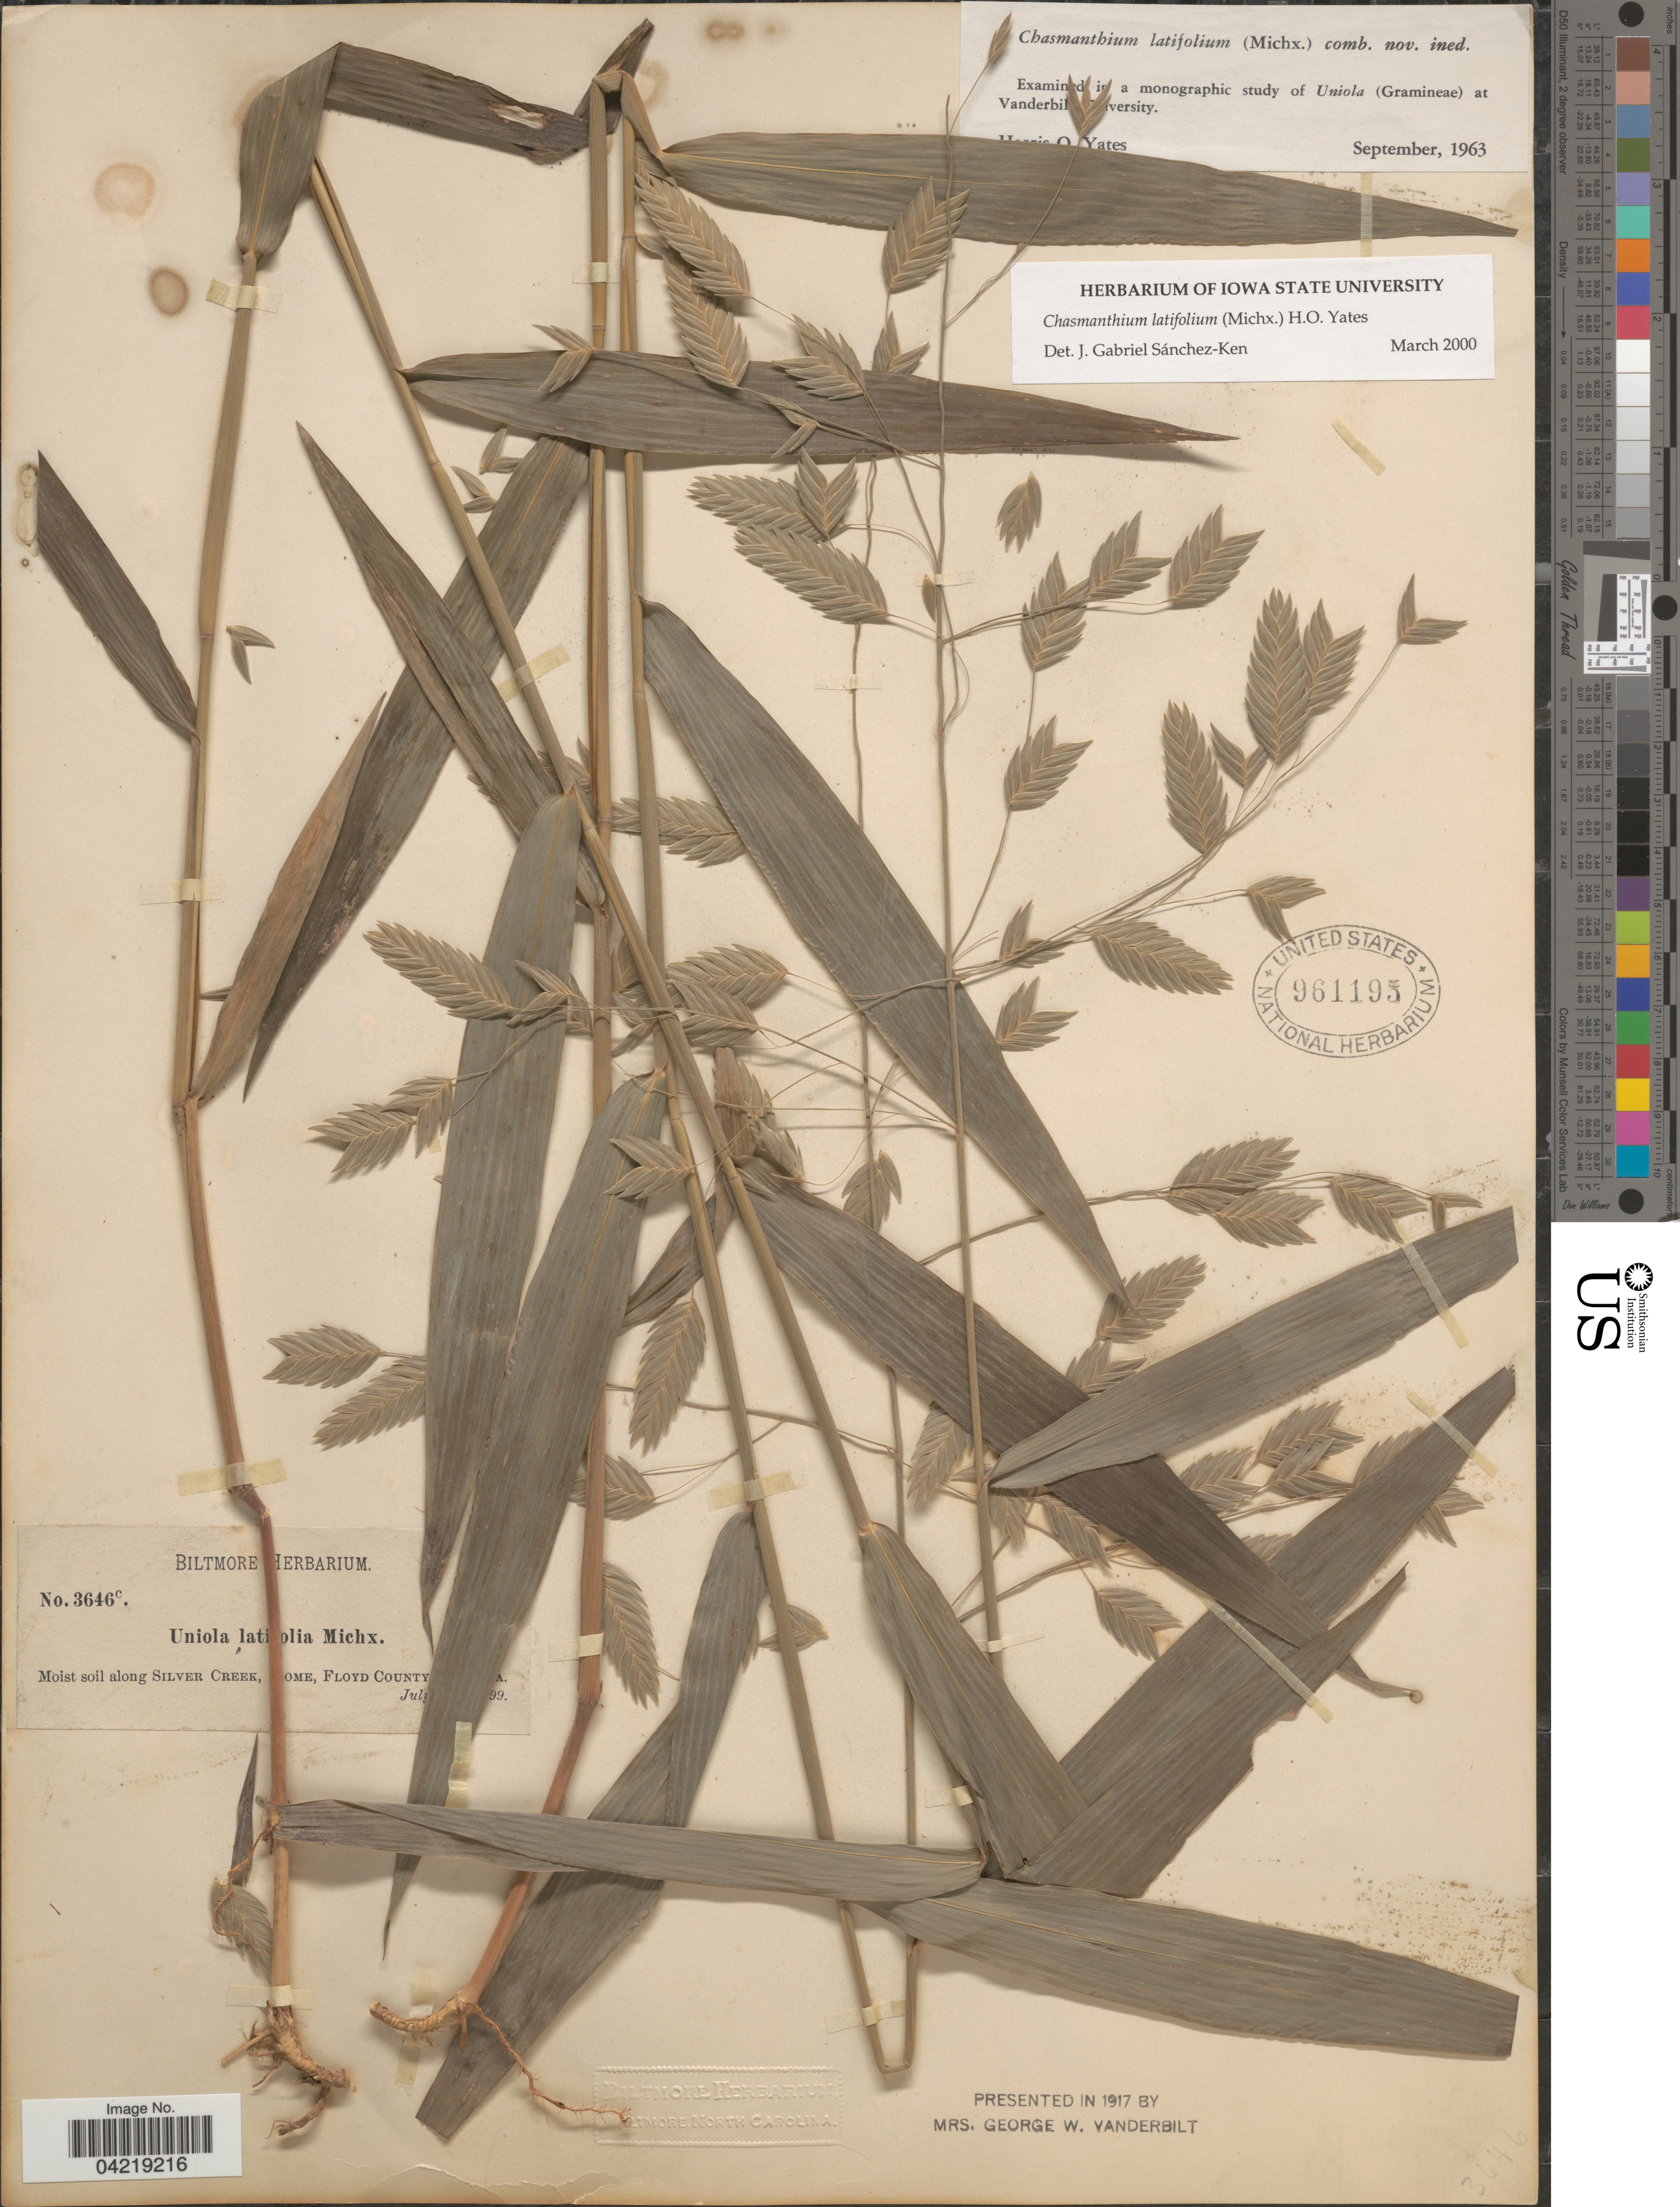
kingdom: Plantae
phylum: Tracheophyta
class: Liliopsida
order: Poales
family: Poaceae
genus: Chasmanthium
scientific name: Chasmanthium latifolium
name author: (Michx.) H.O. Yates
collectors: ex herb. Biltmore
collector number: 3646c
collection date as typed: July ! 99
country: United States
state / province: Georgia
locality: Moist soil along Silver Creek, [illegible text]ome, Floyd County, [illegible text]a.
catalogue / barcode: US 961195